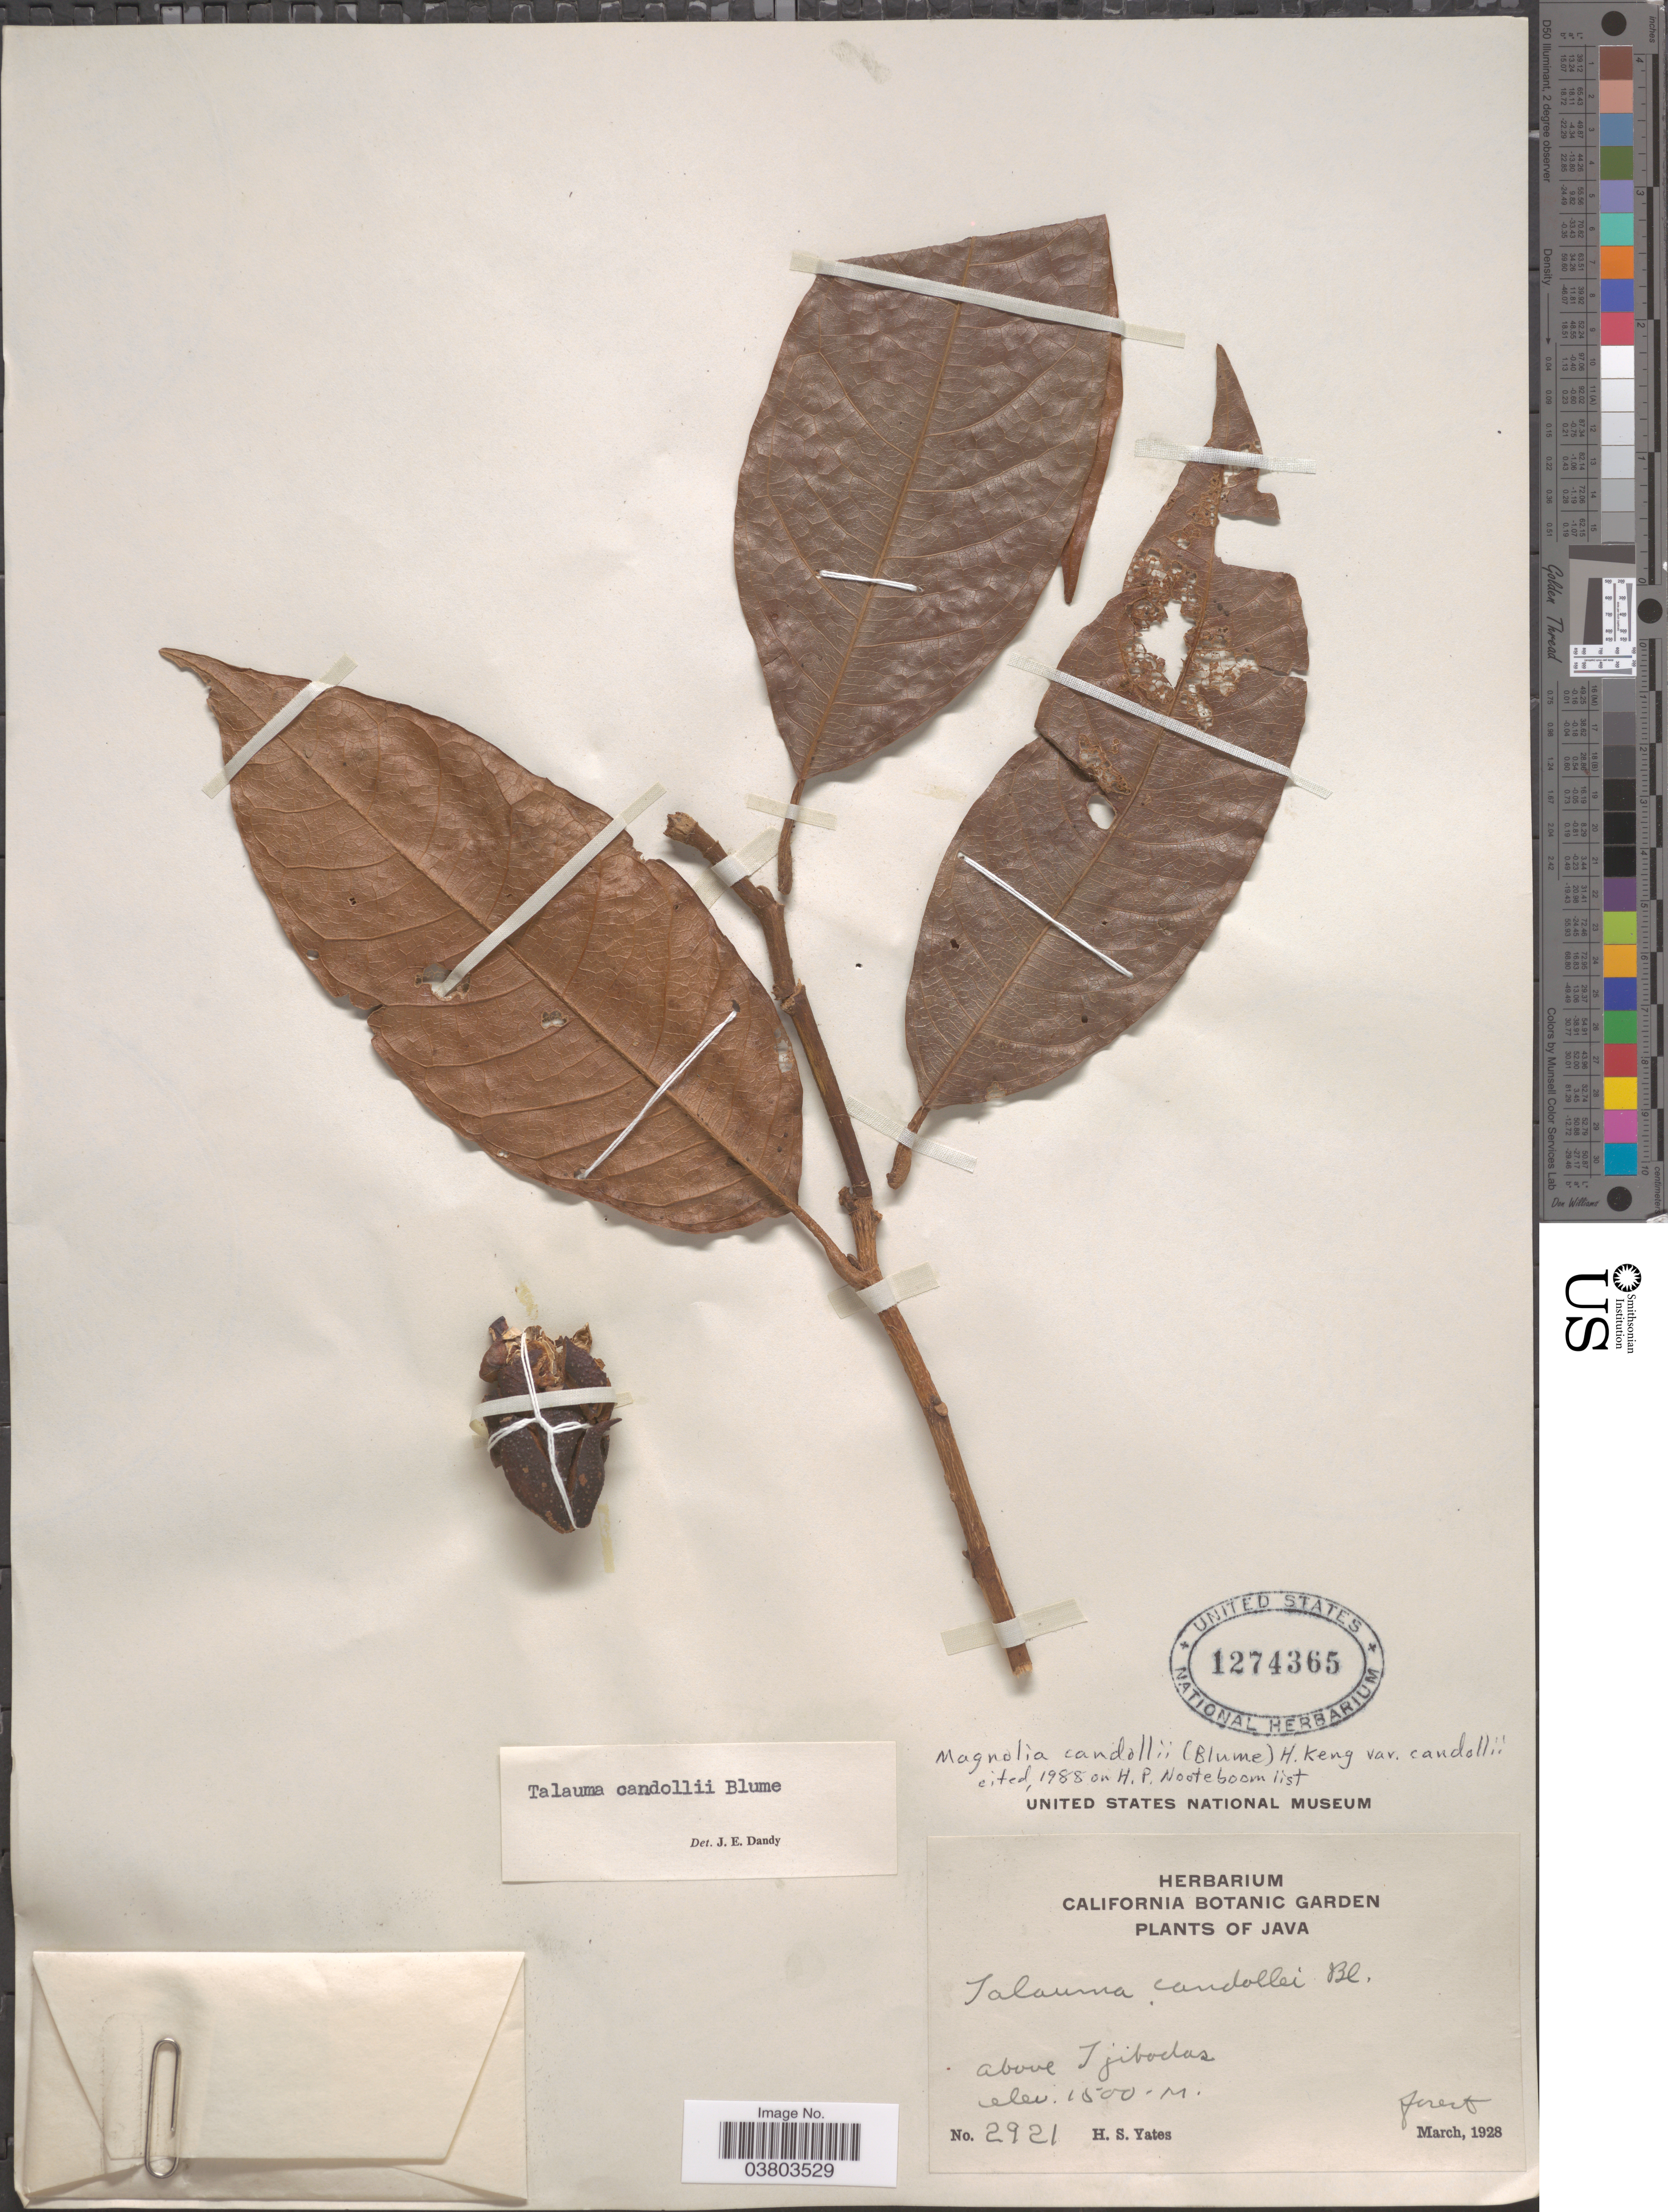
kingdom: Plantae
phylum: Tracheophyta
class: Magnoliopsida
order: Magnoliales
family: Magnoliaceae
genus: Magnolia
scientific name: Magnolia candollei var. candollei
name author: Link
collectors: H. S. Yates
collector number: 2921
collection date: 1928-03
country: Indonesia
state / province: Java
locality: Above Tjibodas.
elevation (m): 1500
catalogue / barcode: US 1274365